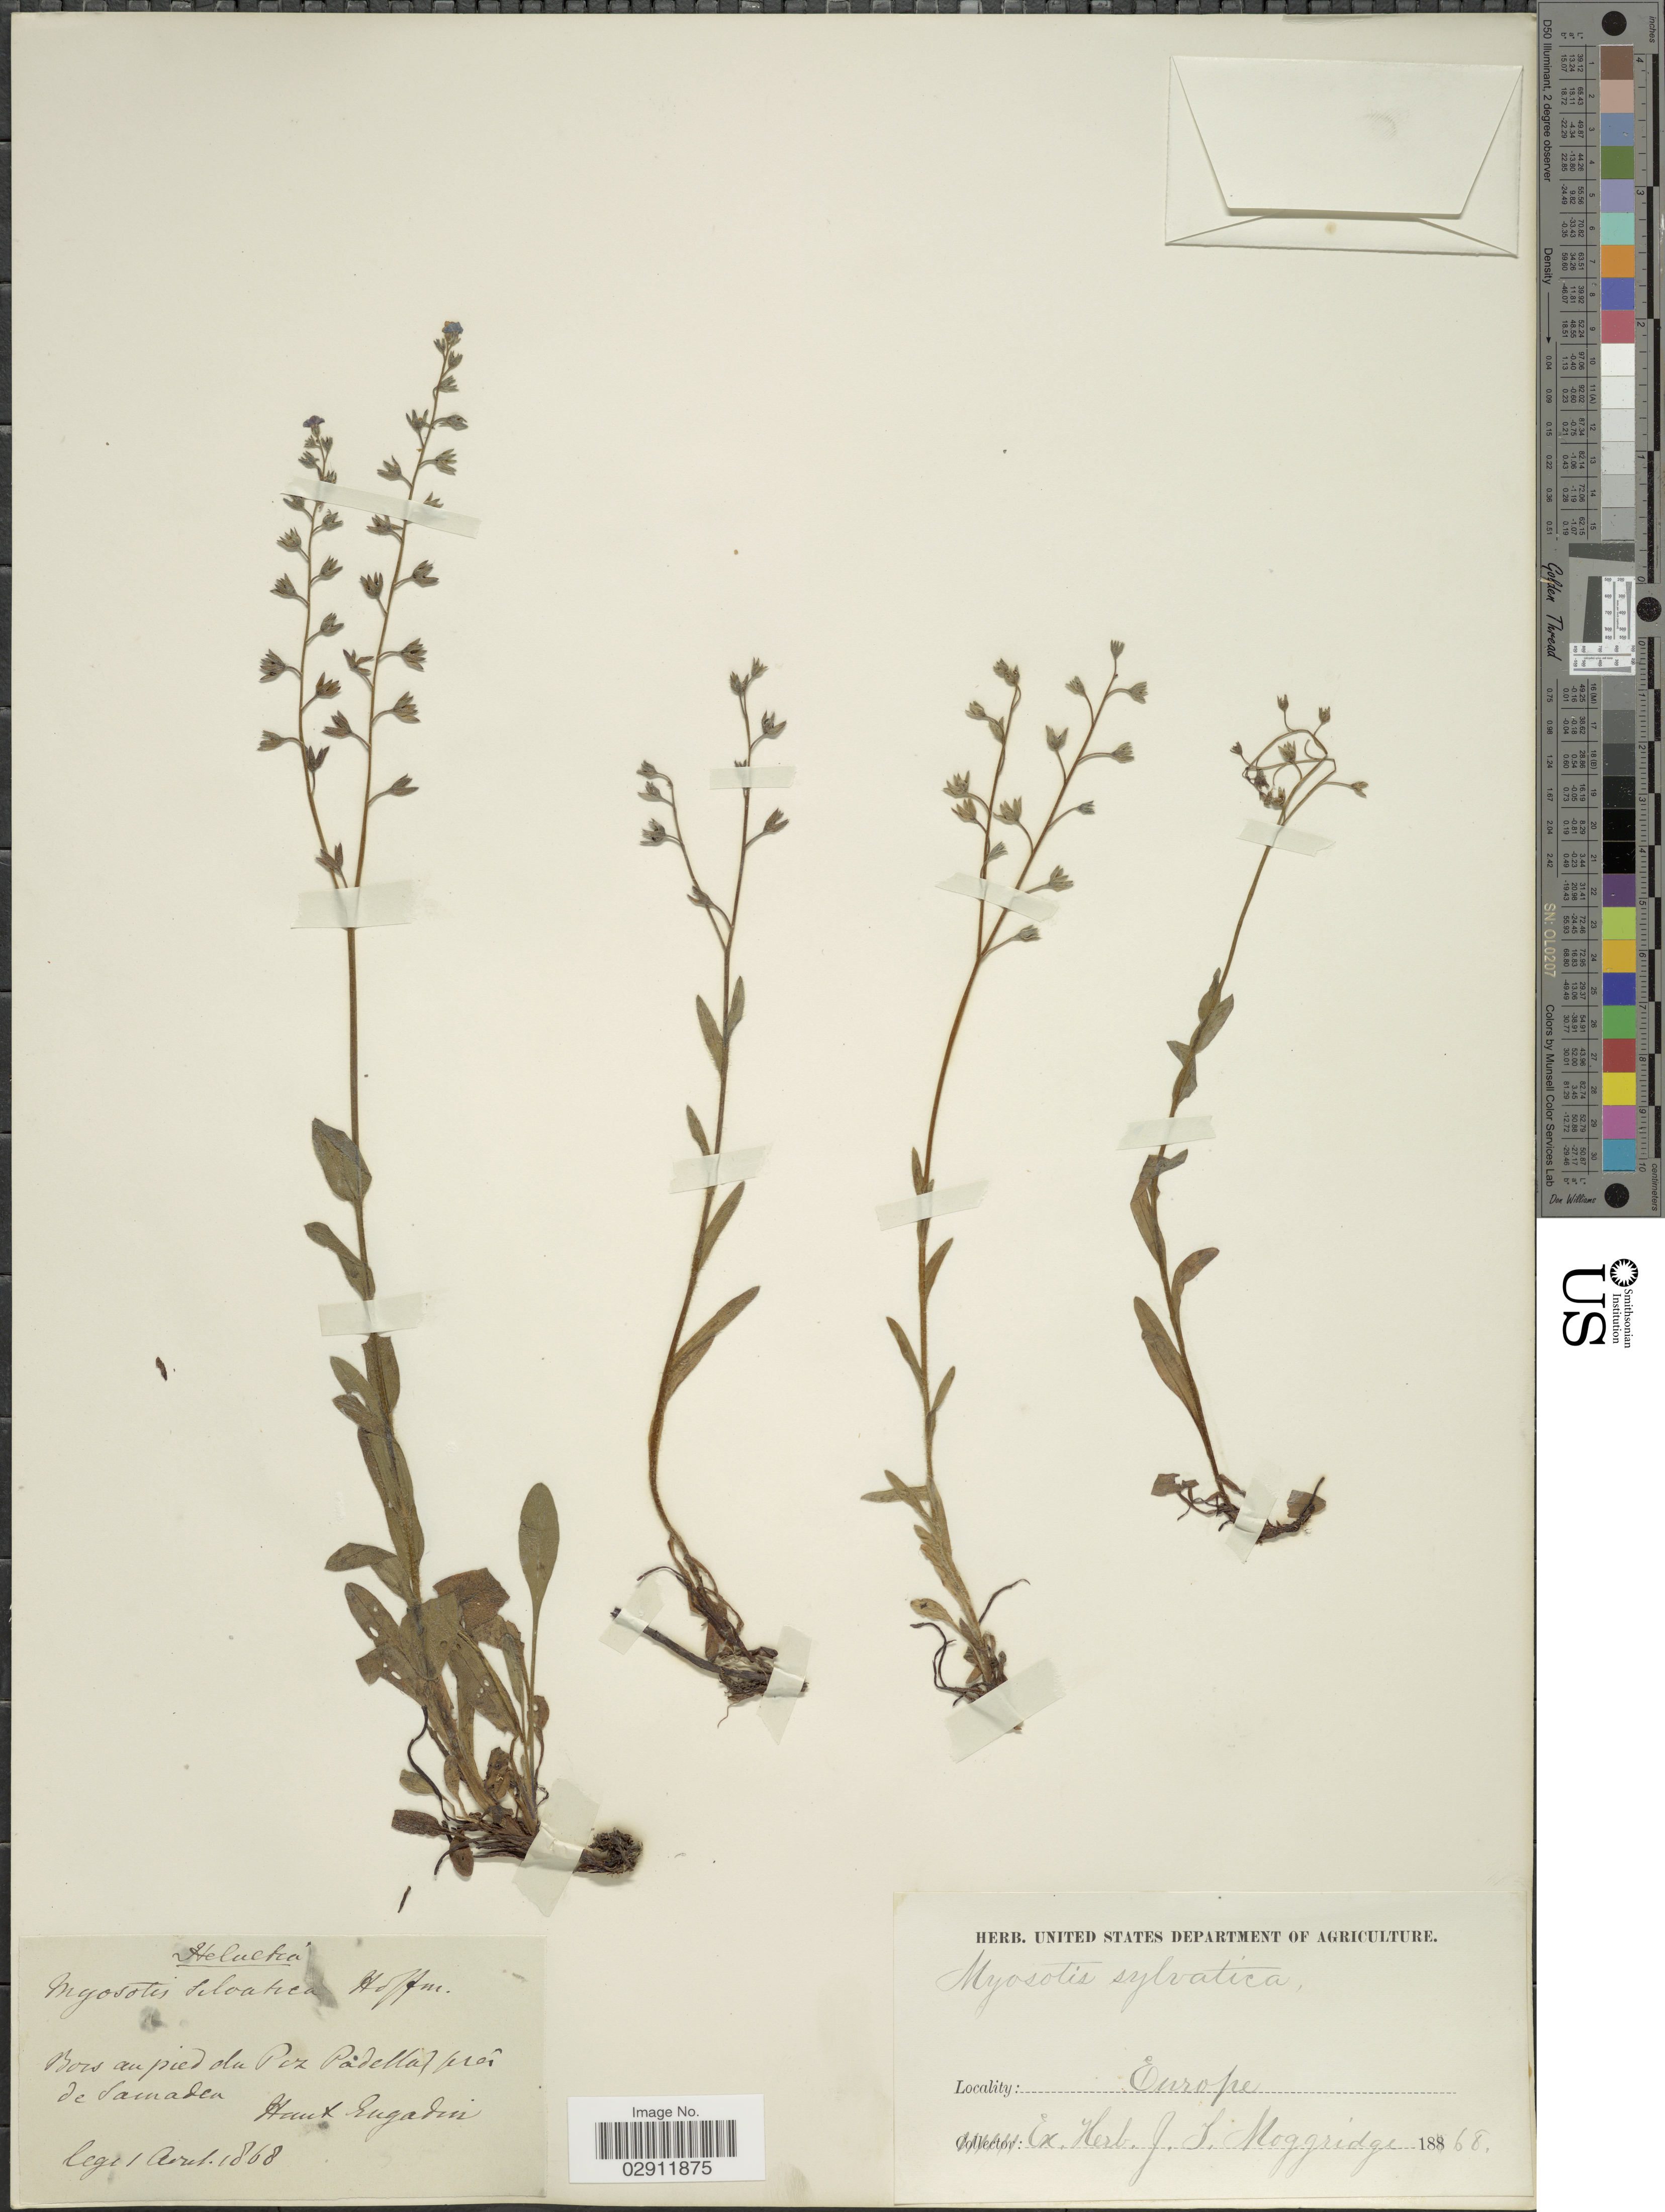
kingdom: Plantae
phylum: Tracheophyta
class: Magnoliopsida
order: Boraginales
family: Boraginaceae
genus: Myosotis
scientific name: Myosotis sylvatica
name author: Ehrh. ex Hoffm.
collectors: ex herb. J.T. Moggridge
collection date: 1868-04-01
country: Switzerland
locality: Helvetia. Bois au pied du Pes Padelhaf prés de Samaden. Haut Engadin.